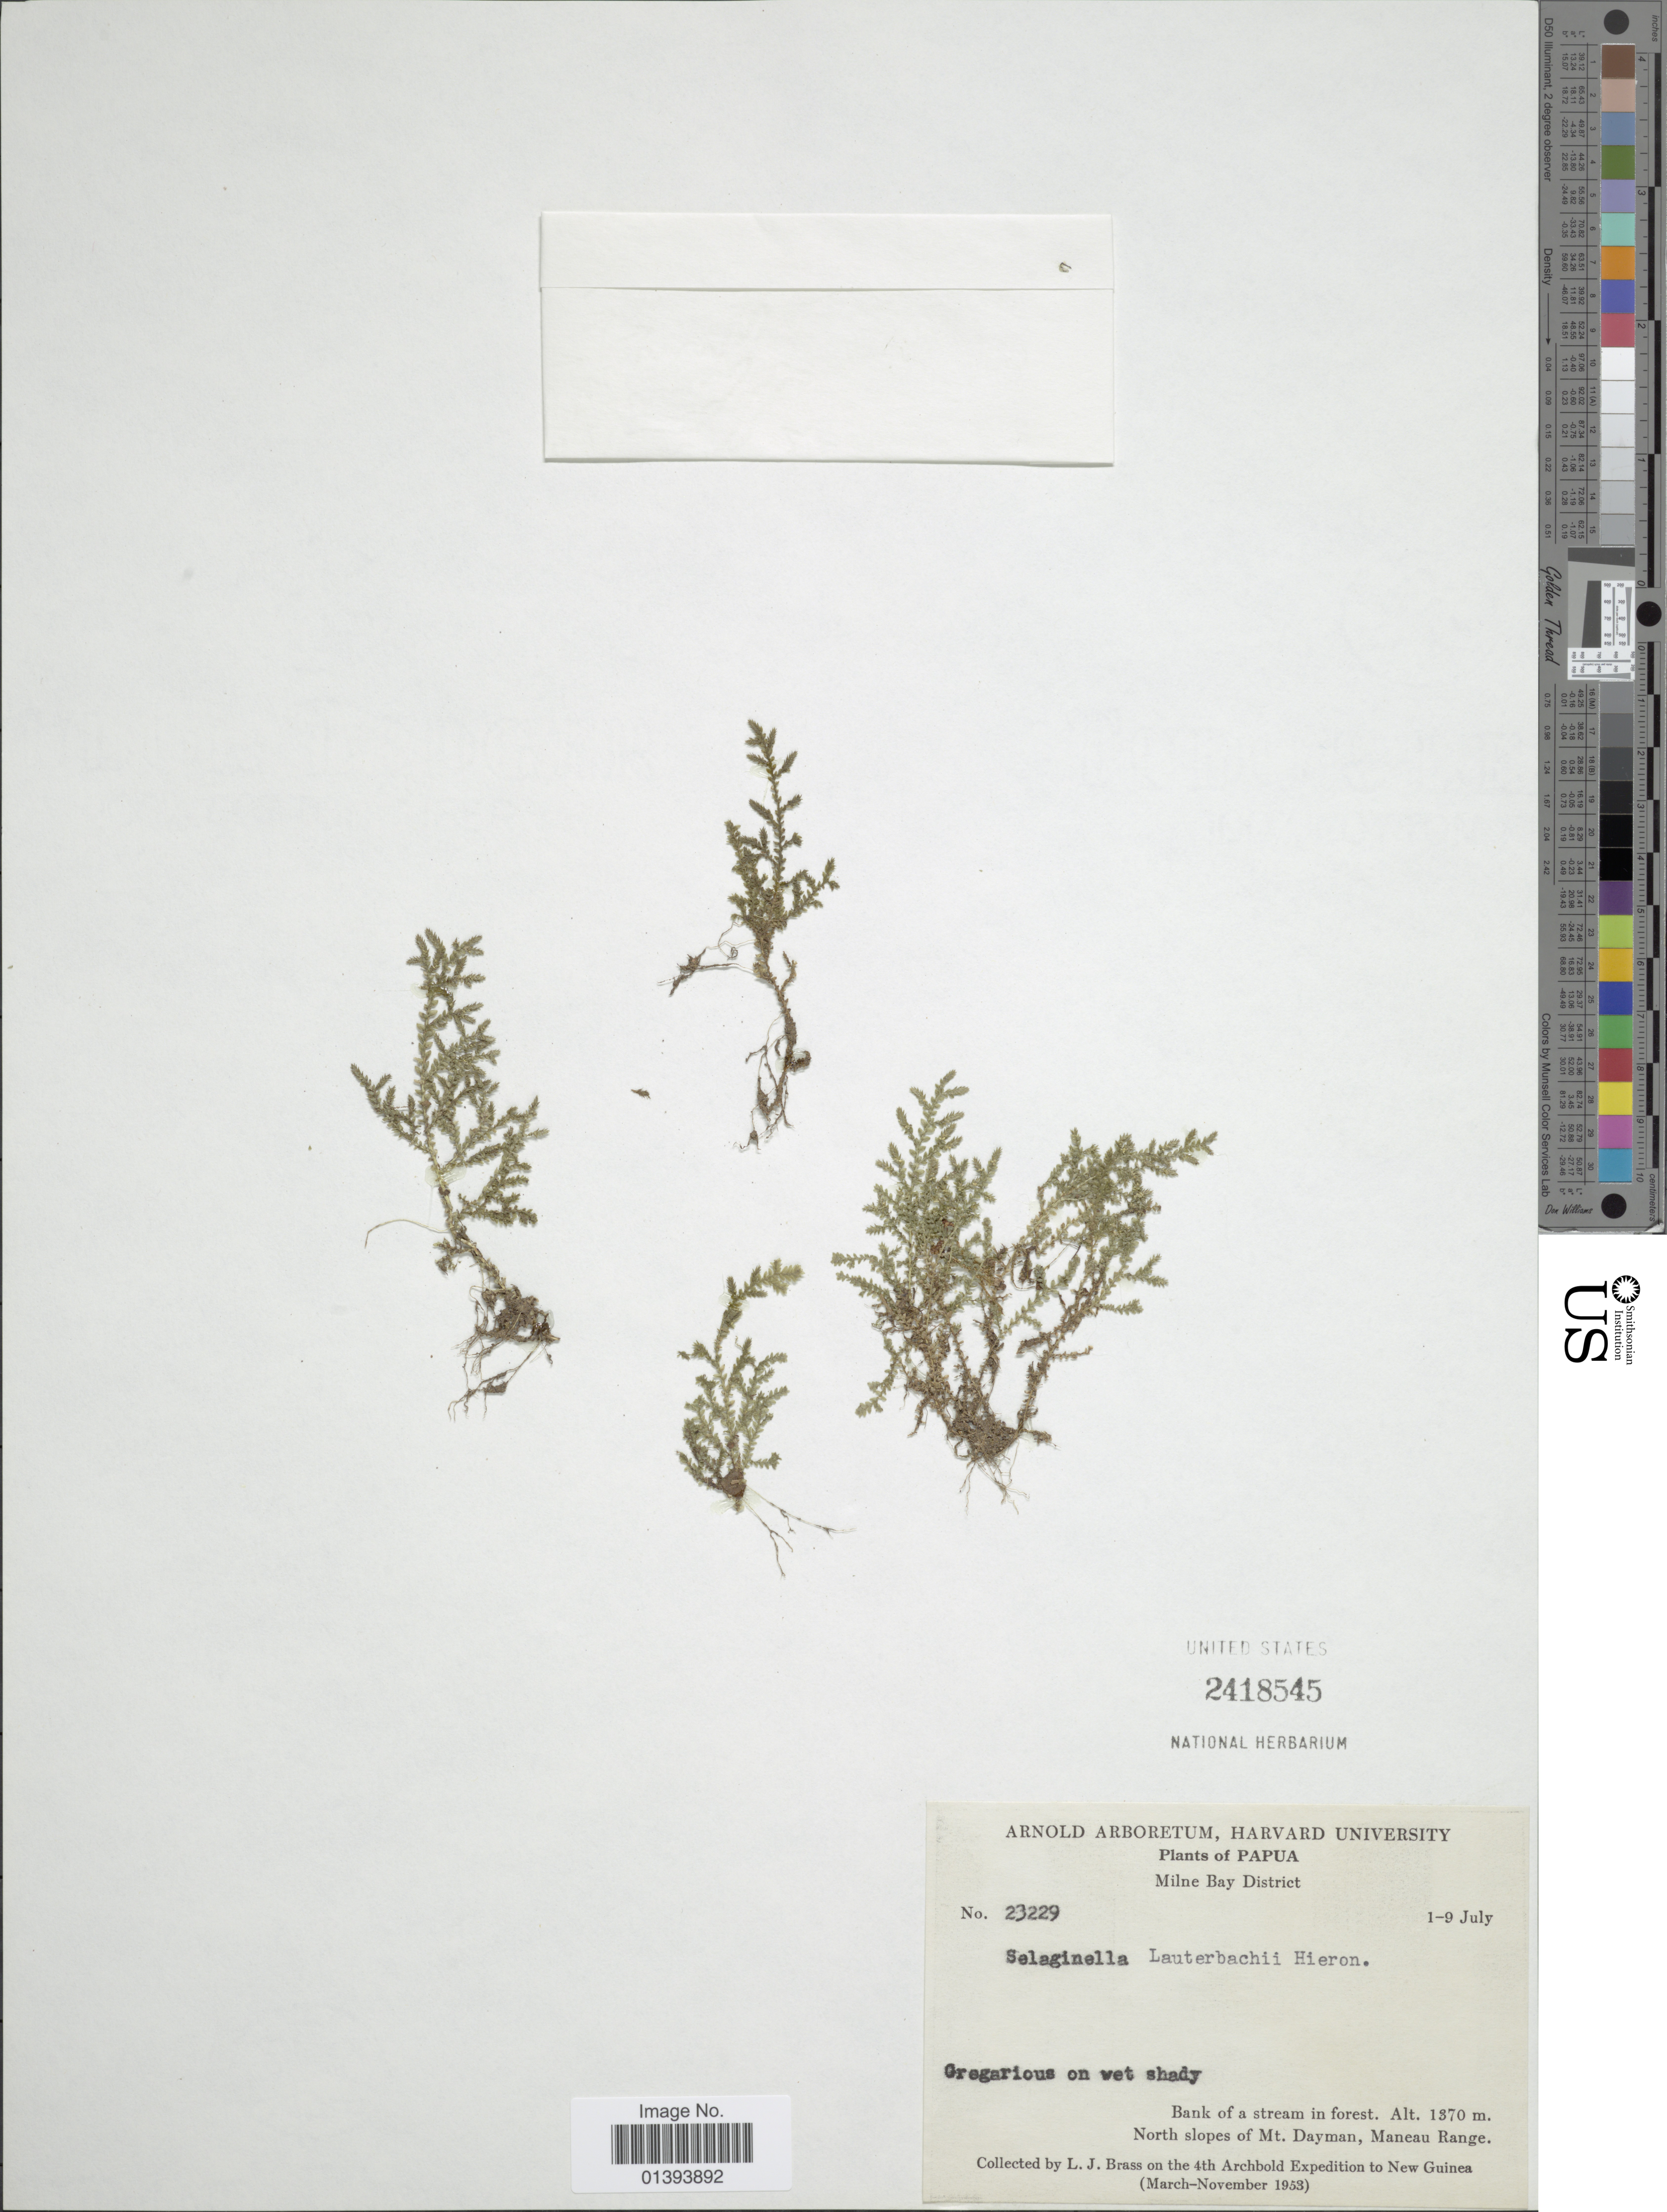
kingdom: Plantae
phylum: Tracheophyta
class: Lycopodiopsida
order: Selaginellales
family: Selaginellaceae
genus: Selaginella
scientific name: Selaginella lauterbachii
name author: Hieron.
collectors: L. J. Brass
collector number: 23229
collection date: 1953-07-01/1953-07-09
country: Papua New Guinea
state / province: Milne Bay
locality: Papua, Gregarius on wet shady bank of a stream in forest, North slopes of Mt. Dayman, Maneau Range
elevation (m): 1370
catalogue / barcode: US 2418545